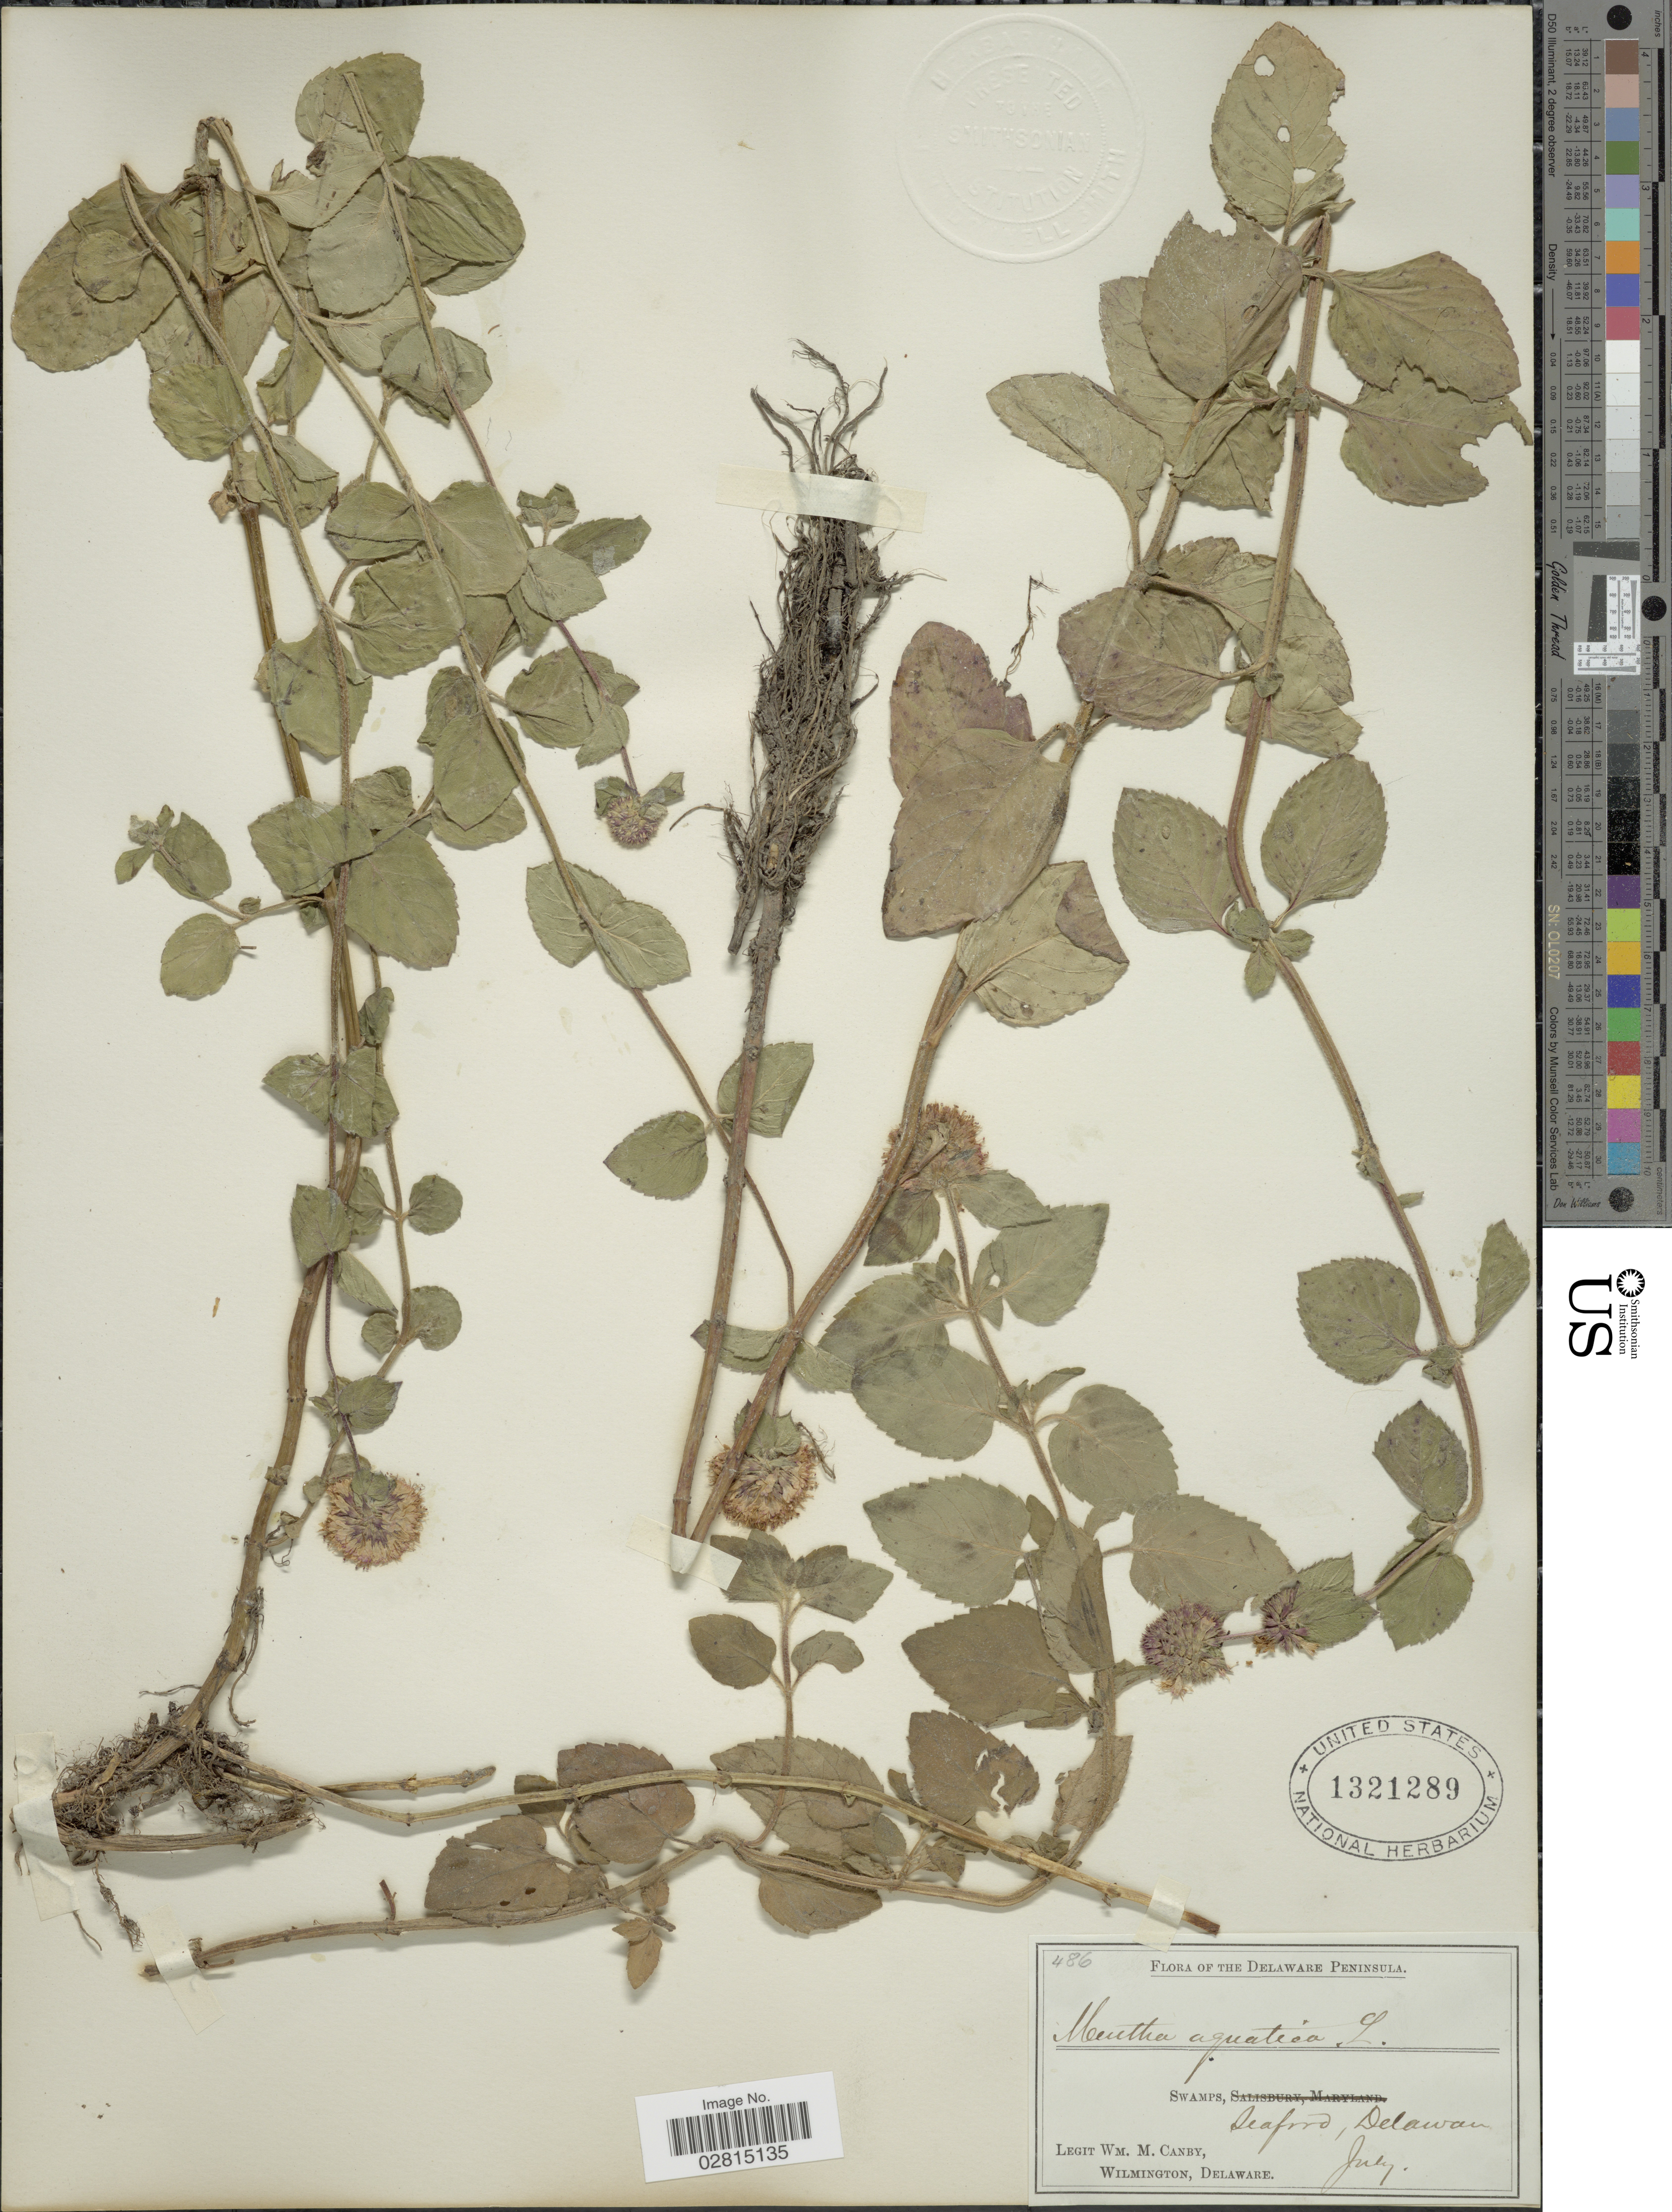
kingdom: Plantae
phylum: Tracheophyta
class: Magnoliopsida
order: Lamiales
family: Lamiaceae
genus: Mentha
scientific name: Mentha aquatica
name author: L.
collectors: W. M. Canby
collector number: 486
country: United States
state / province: Delaware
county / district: Sussex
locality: Delaware Peninsula, Swamps, Seaford.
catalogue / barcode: US 1321289